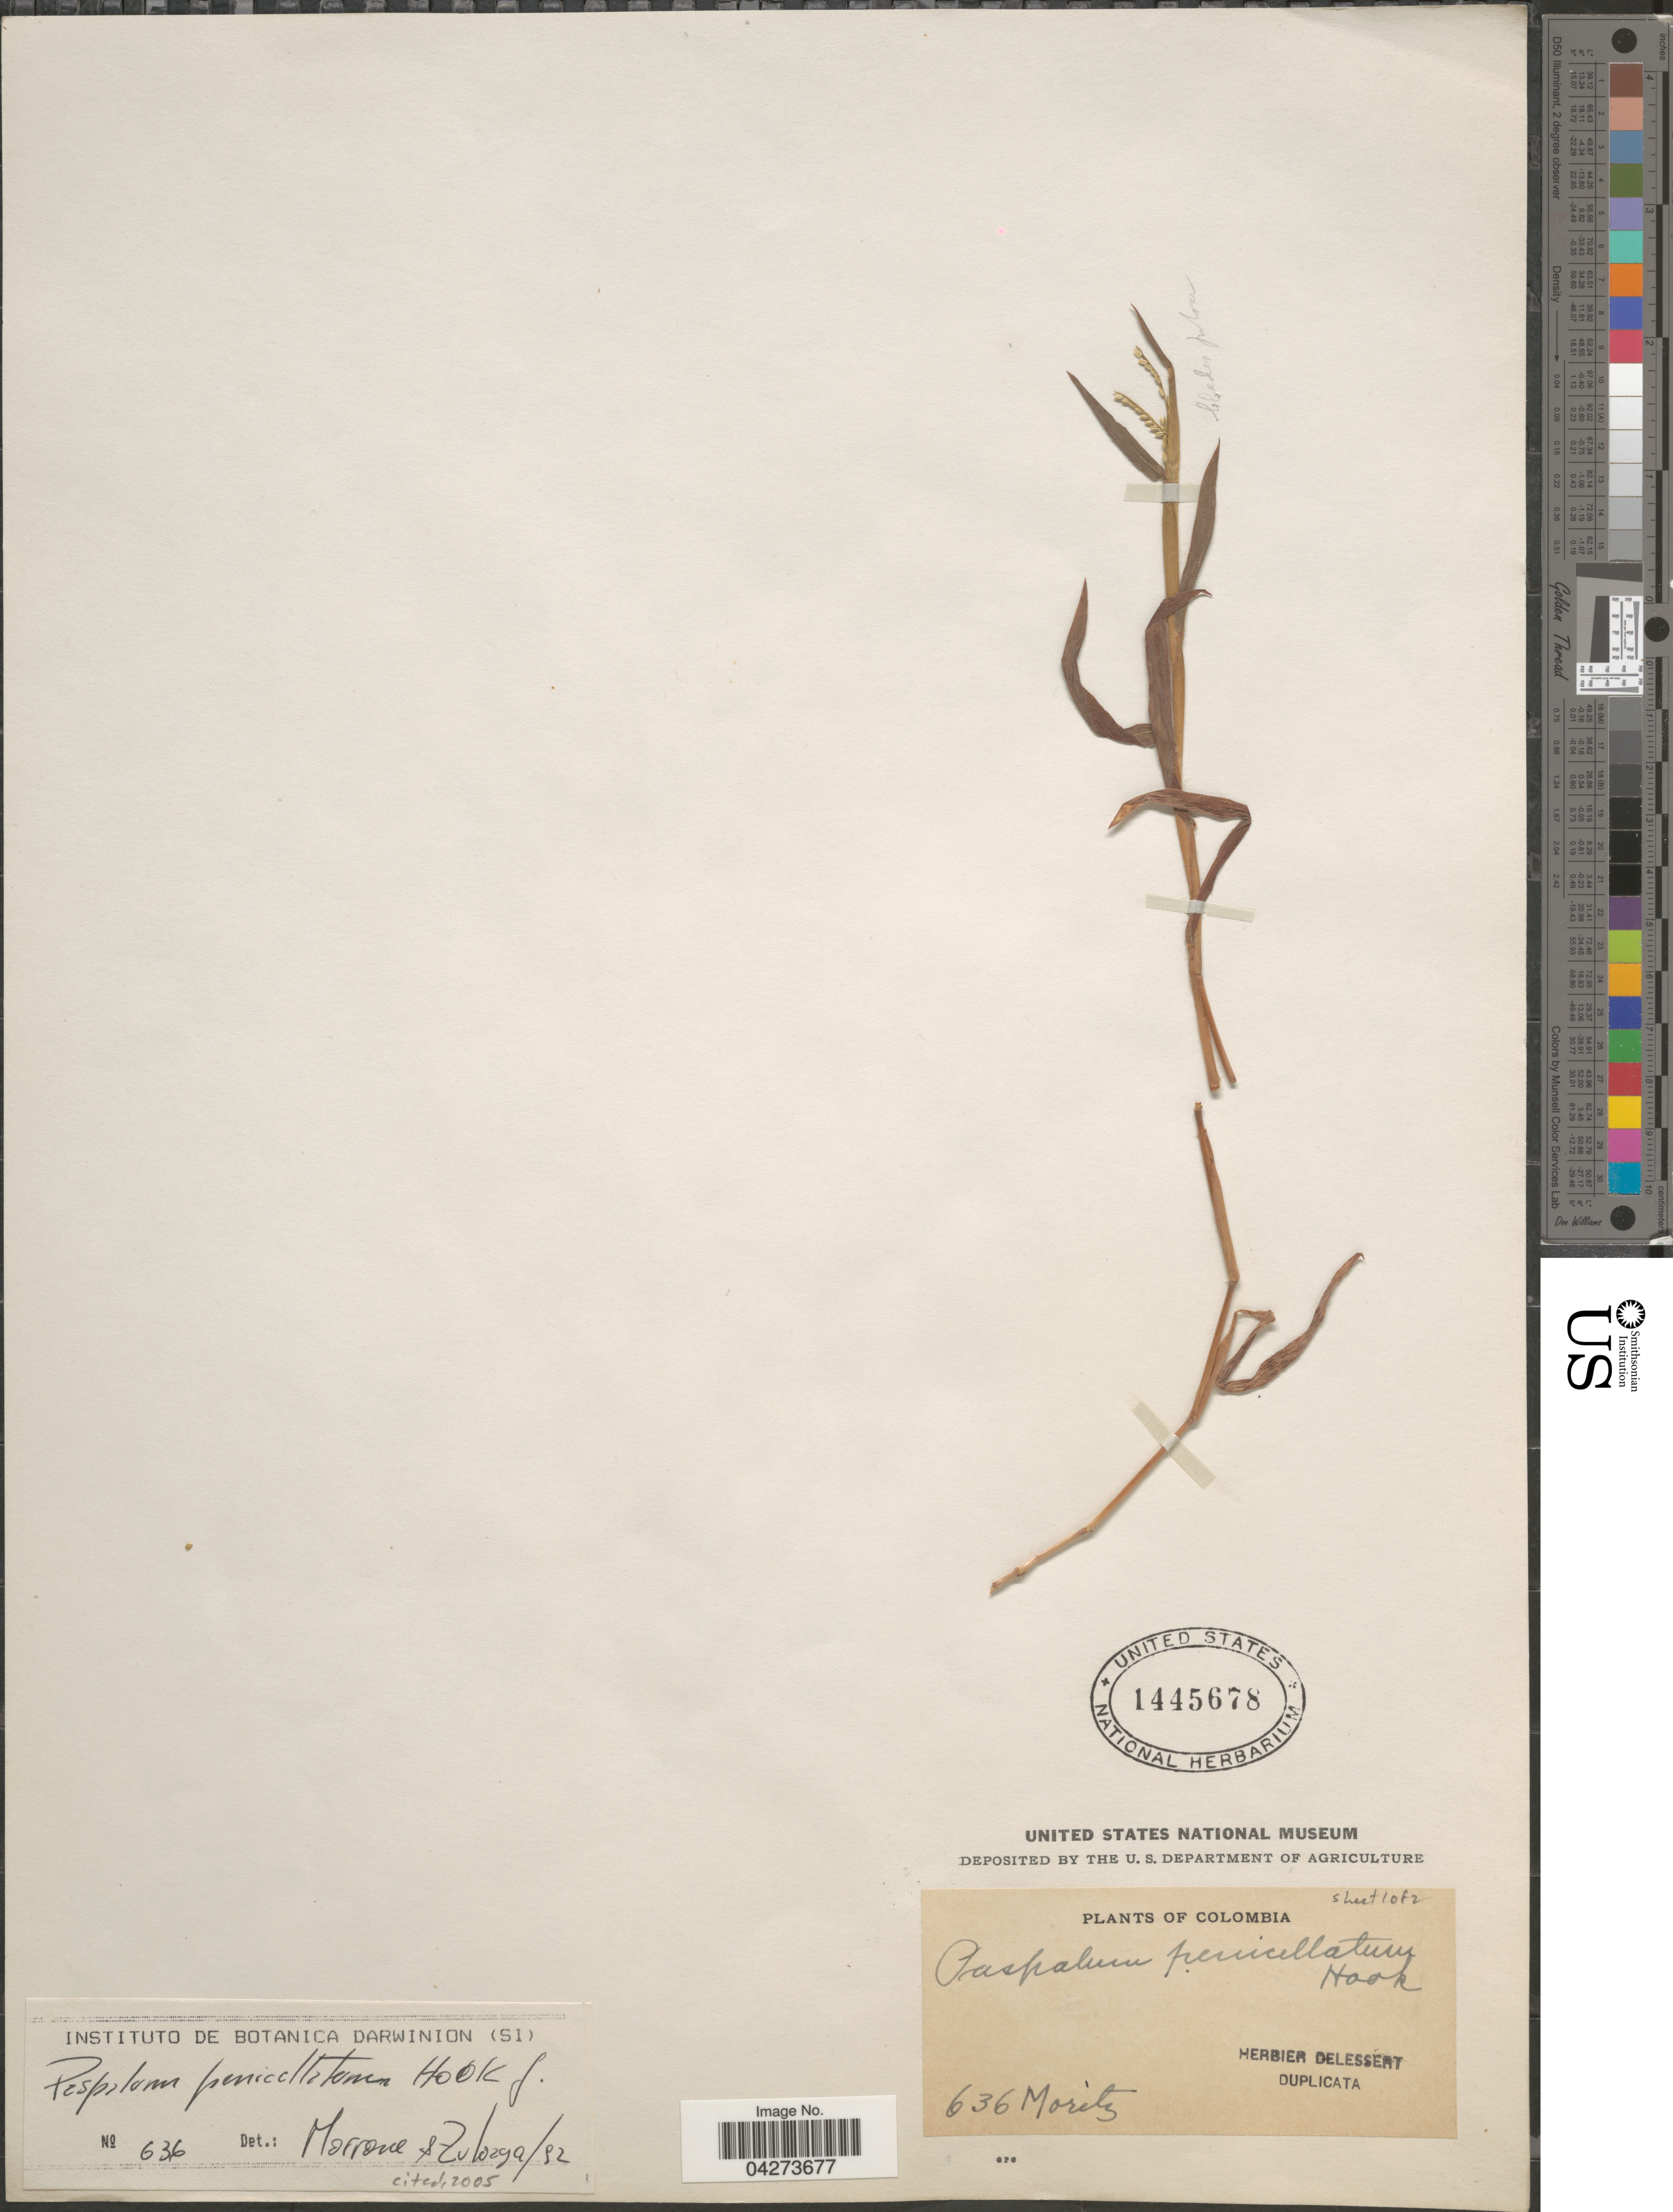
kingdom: Plantae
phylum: Tracheophyta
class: Liliopsida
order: Poales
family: Poaceae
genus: Paspalum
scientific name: Paspalum penicillatum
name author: Hook. f.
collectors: Moritz, --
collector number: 636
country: Colombia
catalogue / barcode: US 1445678